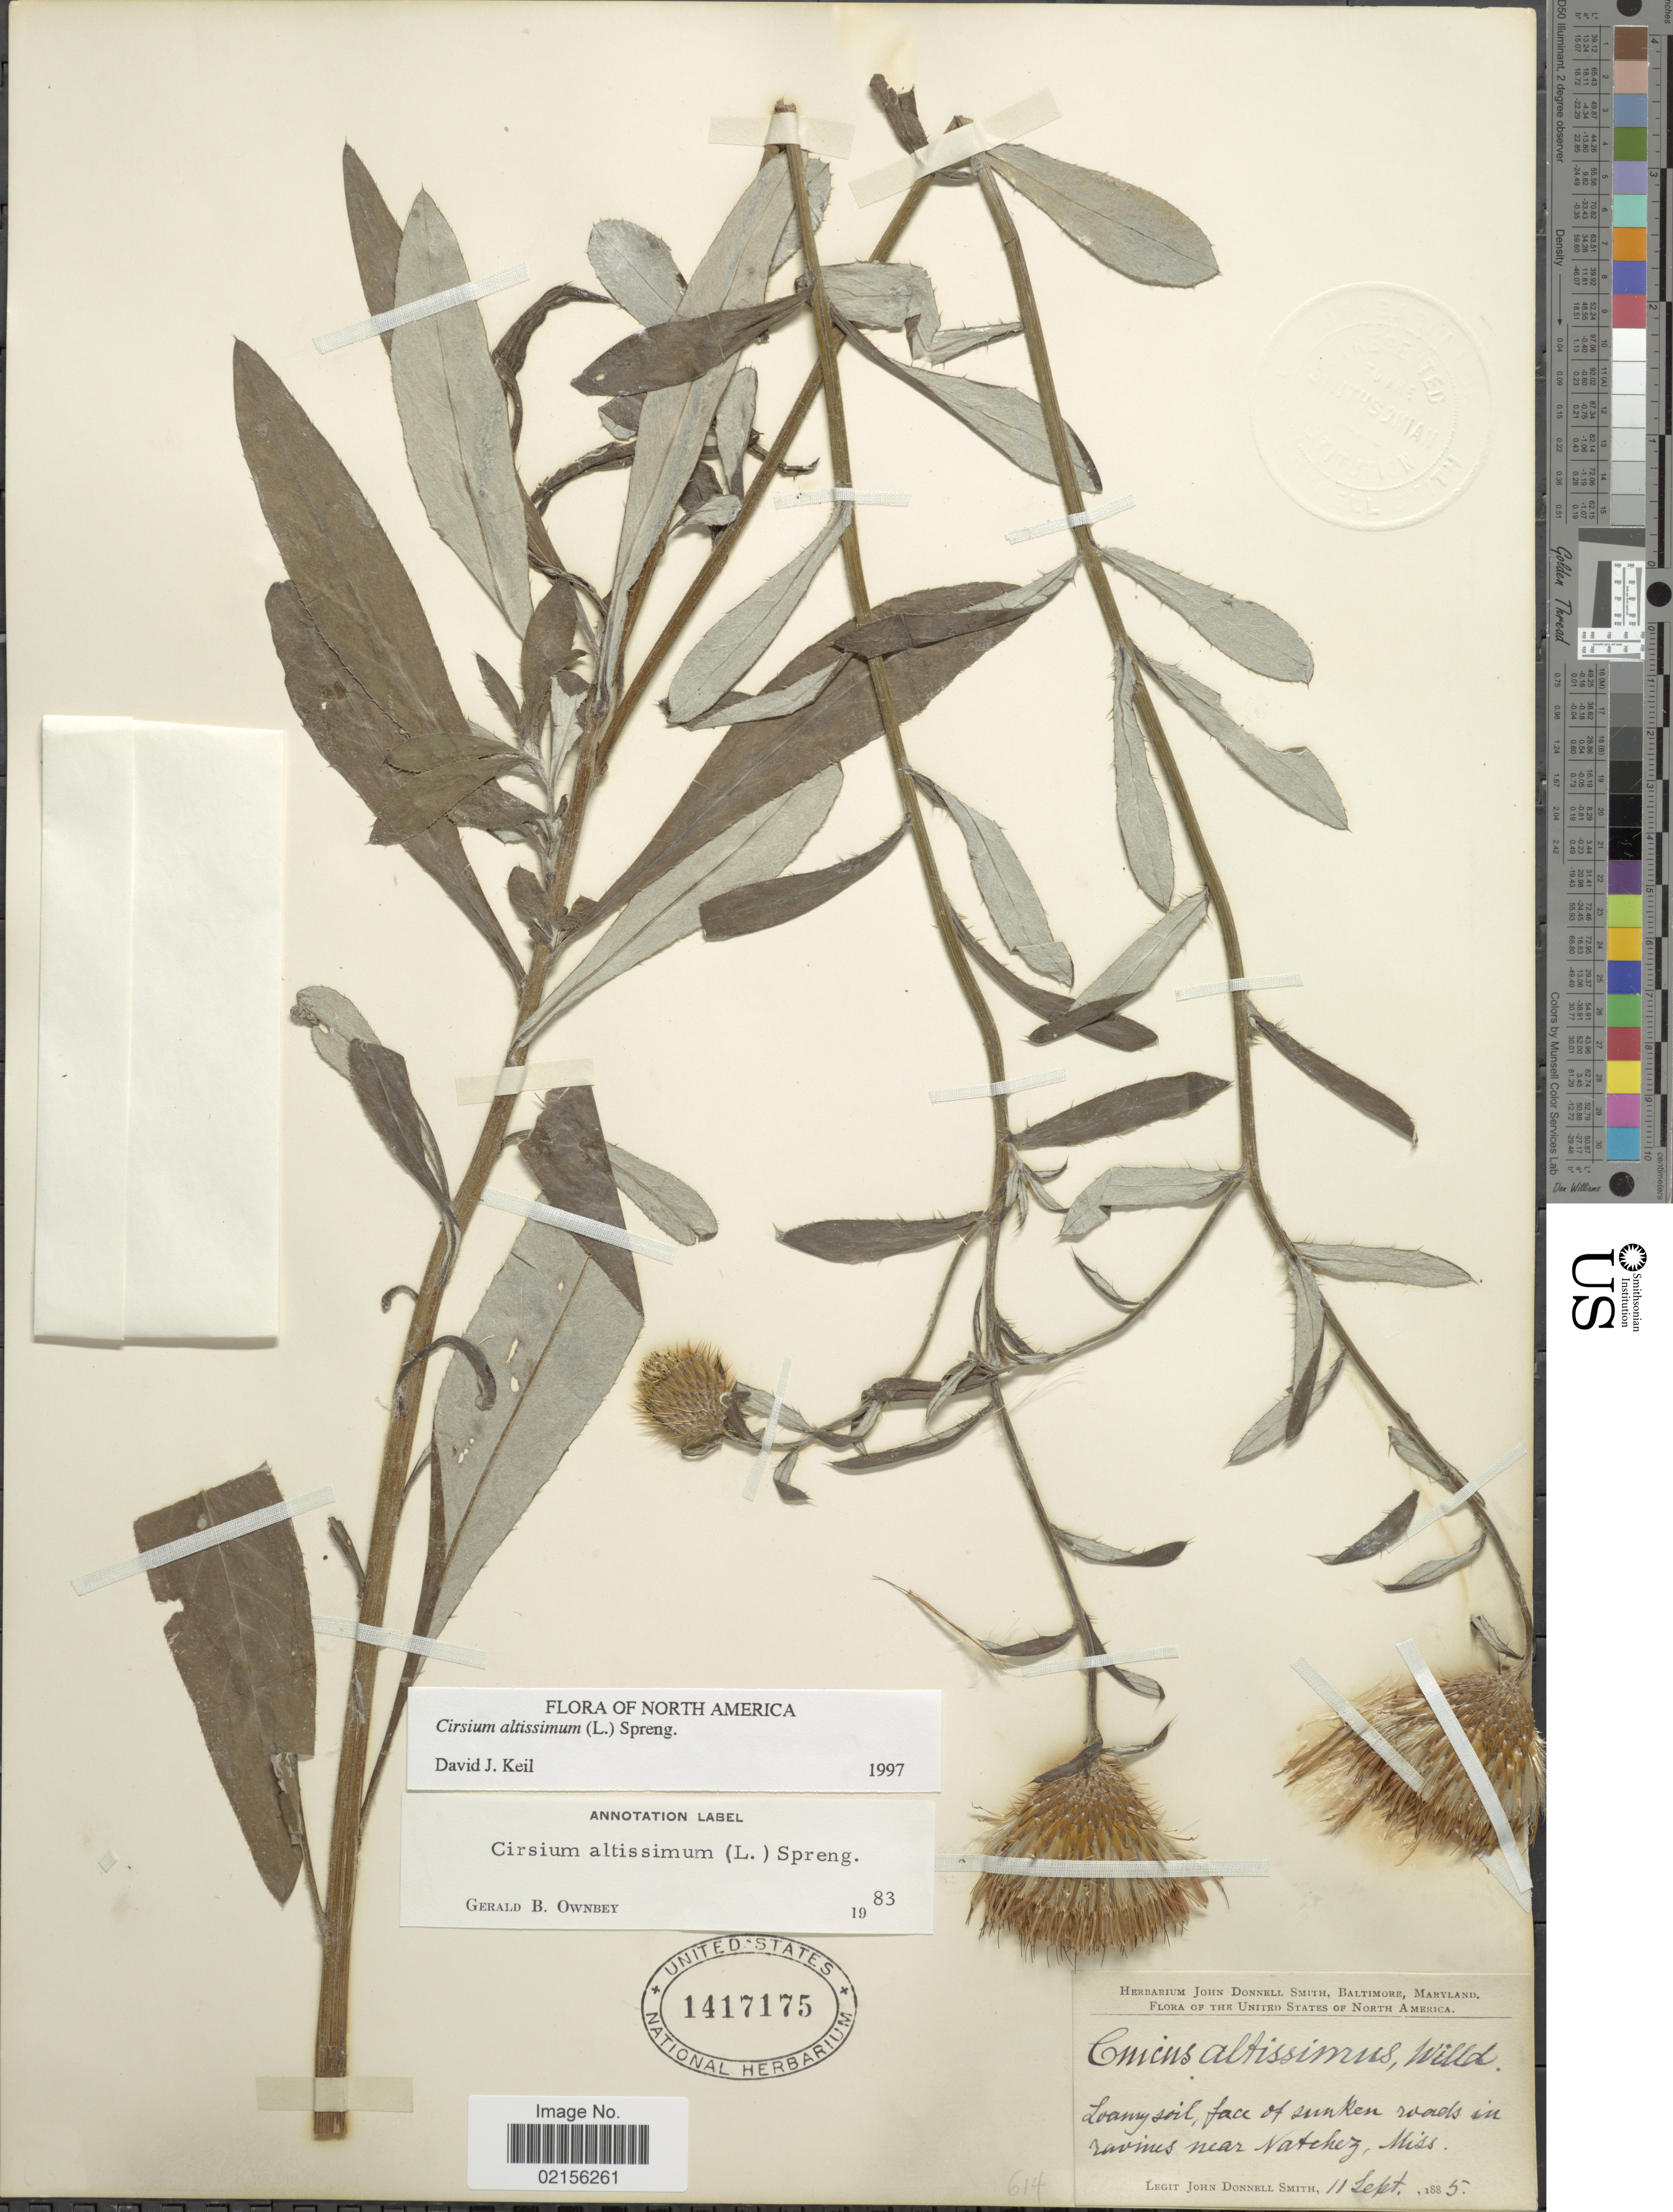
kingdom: Plantae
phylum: Tracheophyta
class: Magnoliopsida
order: Asterales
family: Asteraceae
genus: Cirsium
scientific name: Cirsium altissimum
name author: (L.) Spreng.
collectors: J. Donnell Smith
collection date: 1885-09-11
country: United States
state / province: Mississippi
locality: The United States of North America, Loamy soil, face of sunken roads in ravins near Natchez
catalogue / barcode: US 1417175